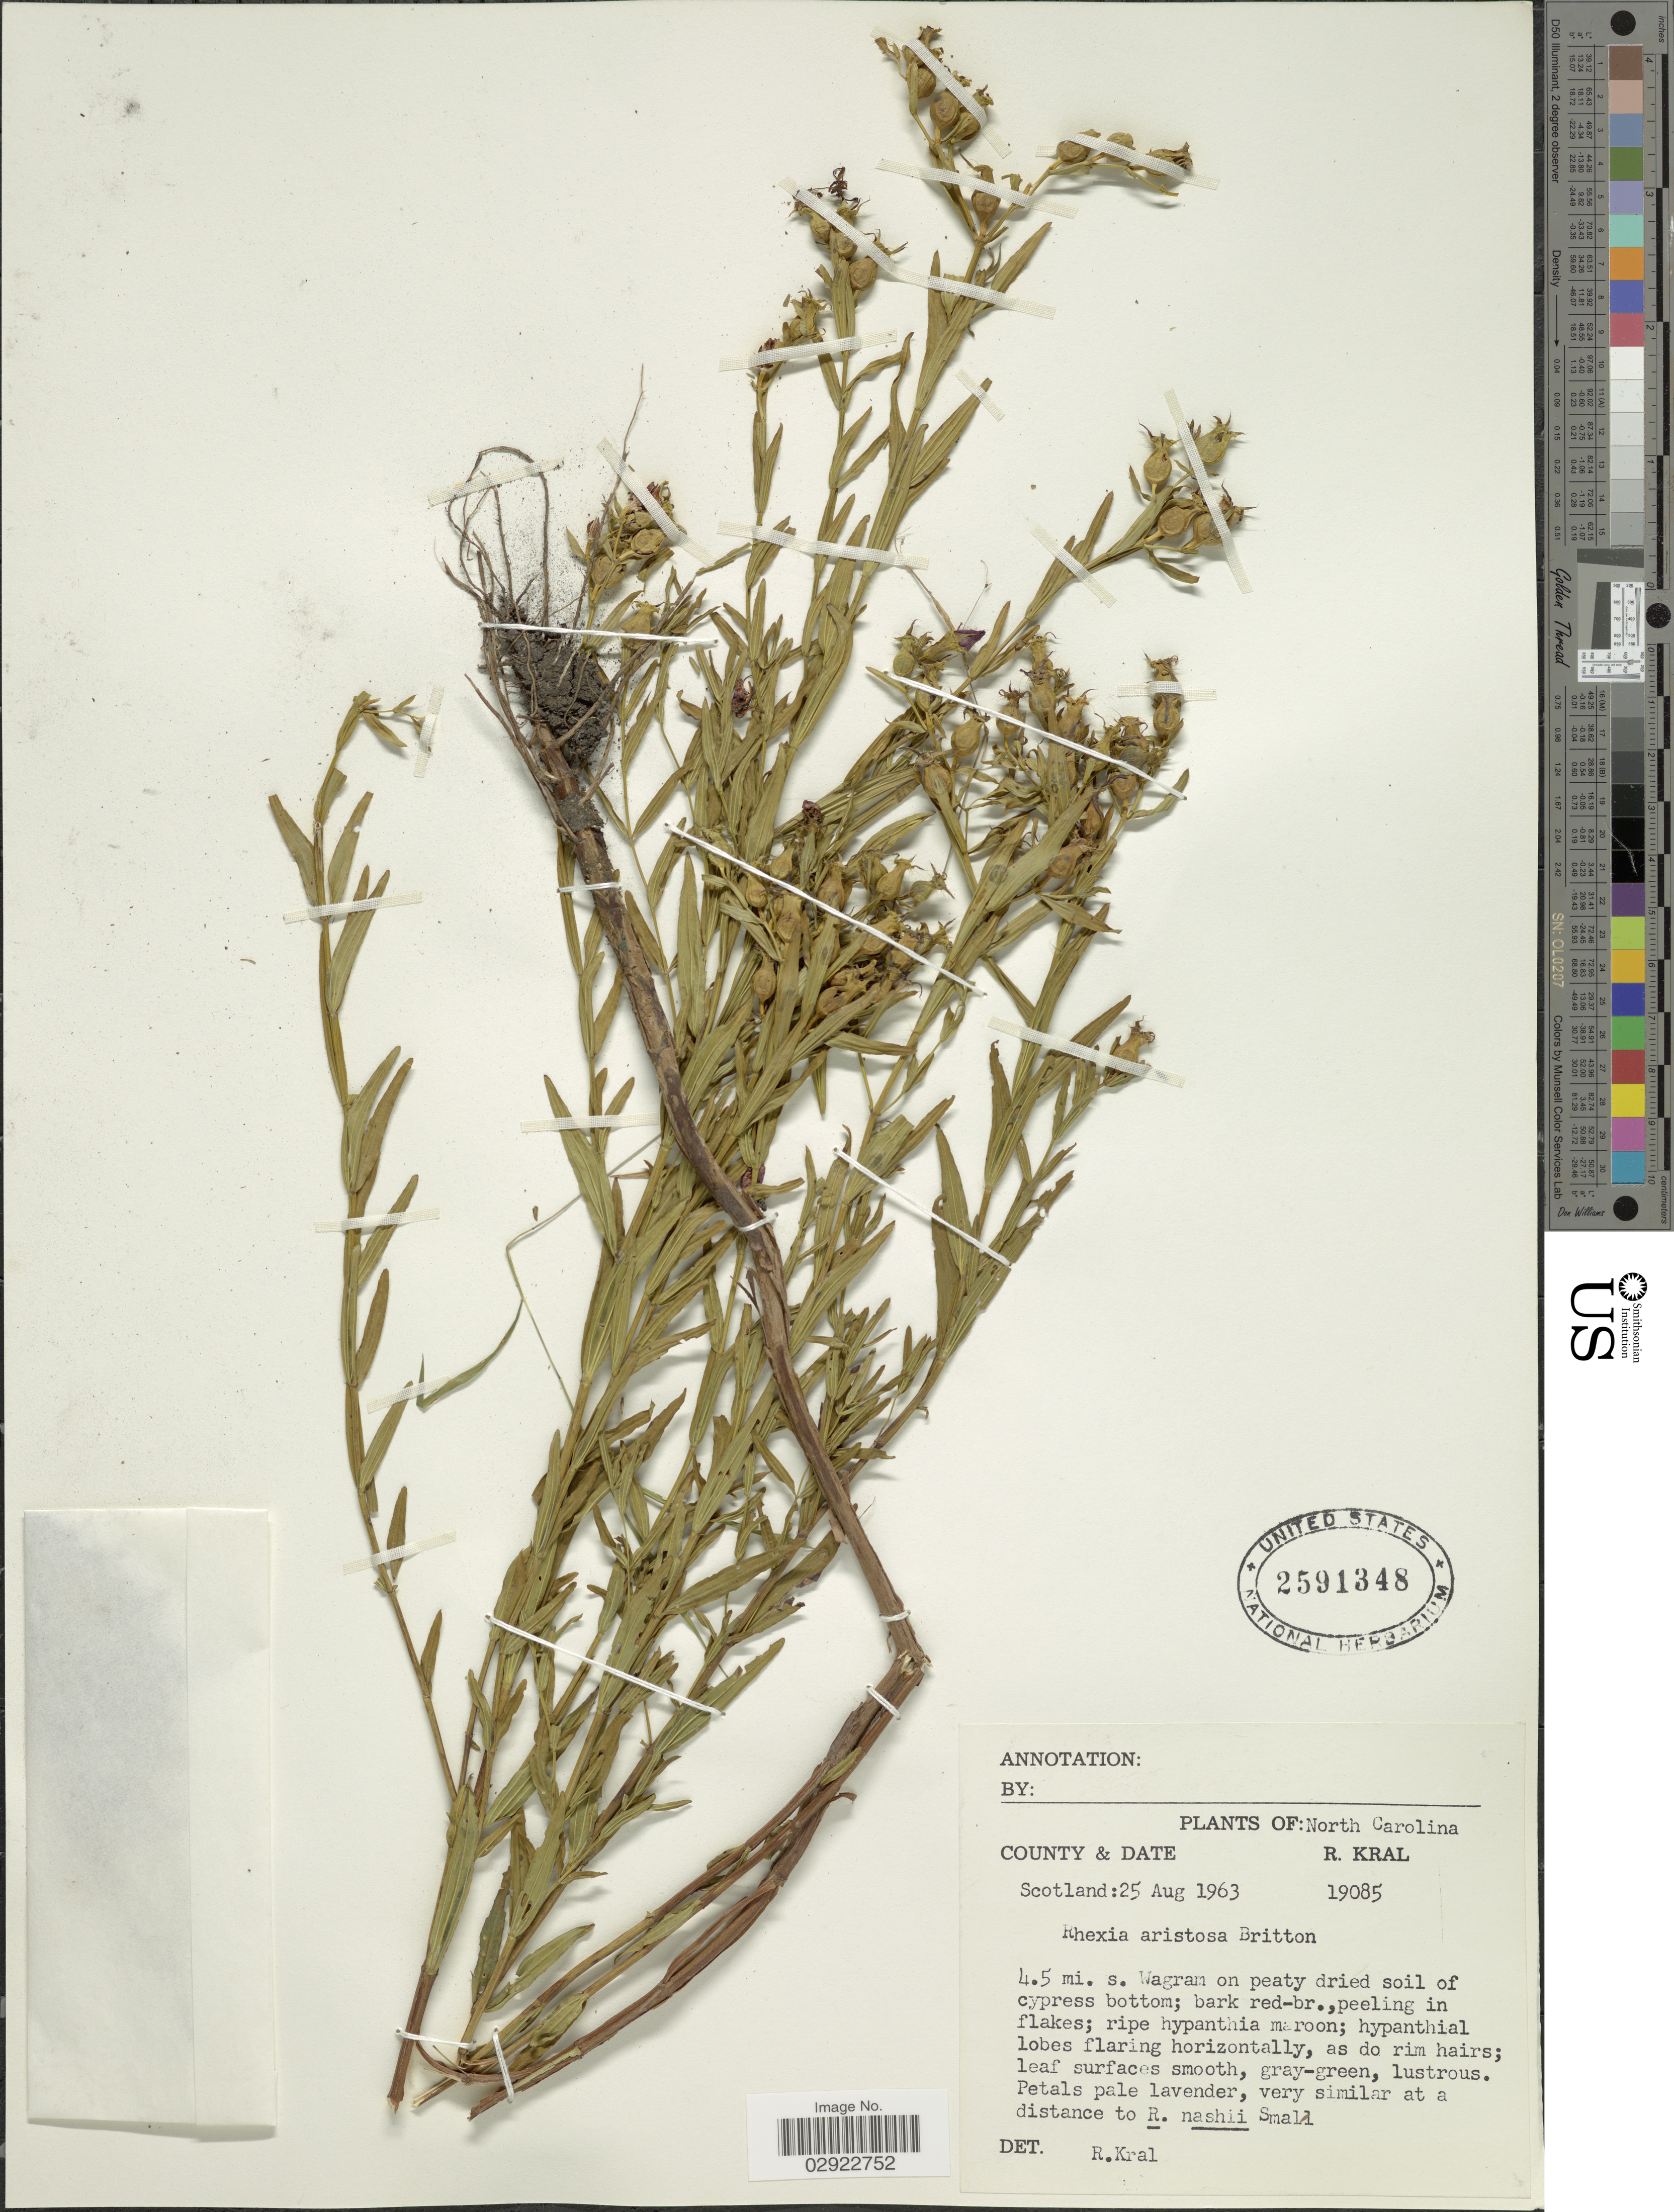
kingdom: Plantae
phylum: Tracheophyta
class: Magnoliopsida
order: Myrtales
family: Melastomataceae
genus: Rhexia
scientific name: Rhexia aristosa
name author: Britton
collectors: R. Kral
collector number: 19085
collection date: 1963-08-25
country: United States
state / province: North Carolina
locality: Scotland. 4.5 mi. s. Wagram on peaty dried soil of cypress bottom.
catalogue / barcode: US 2591348